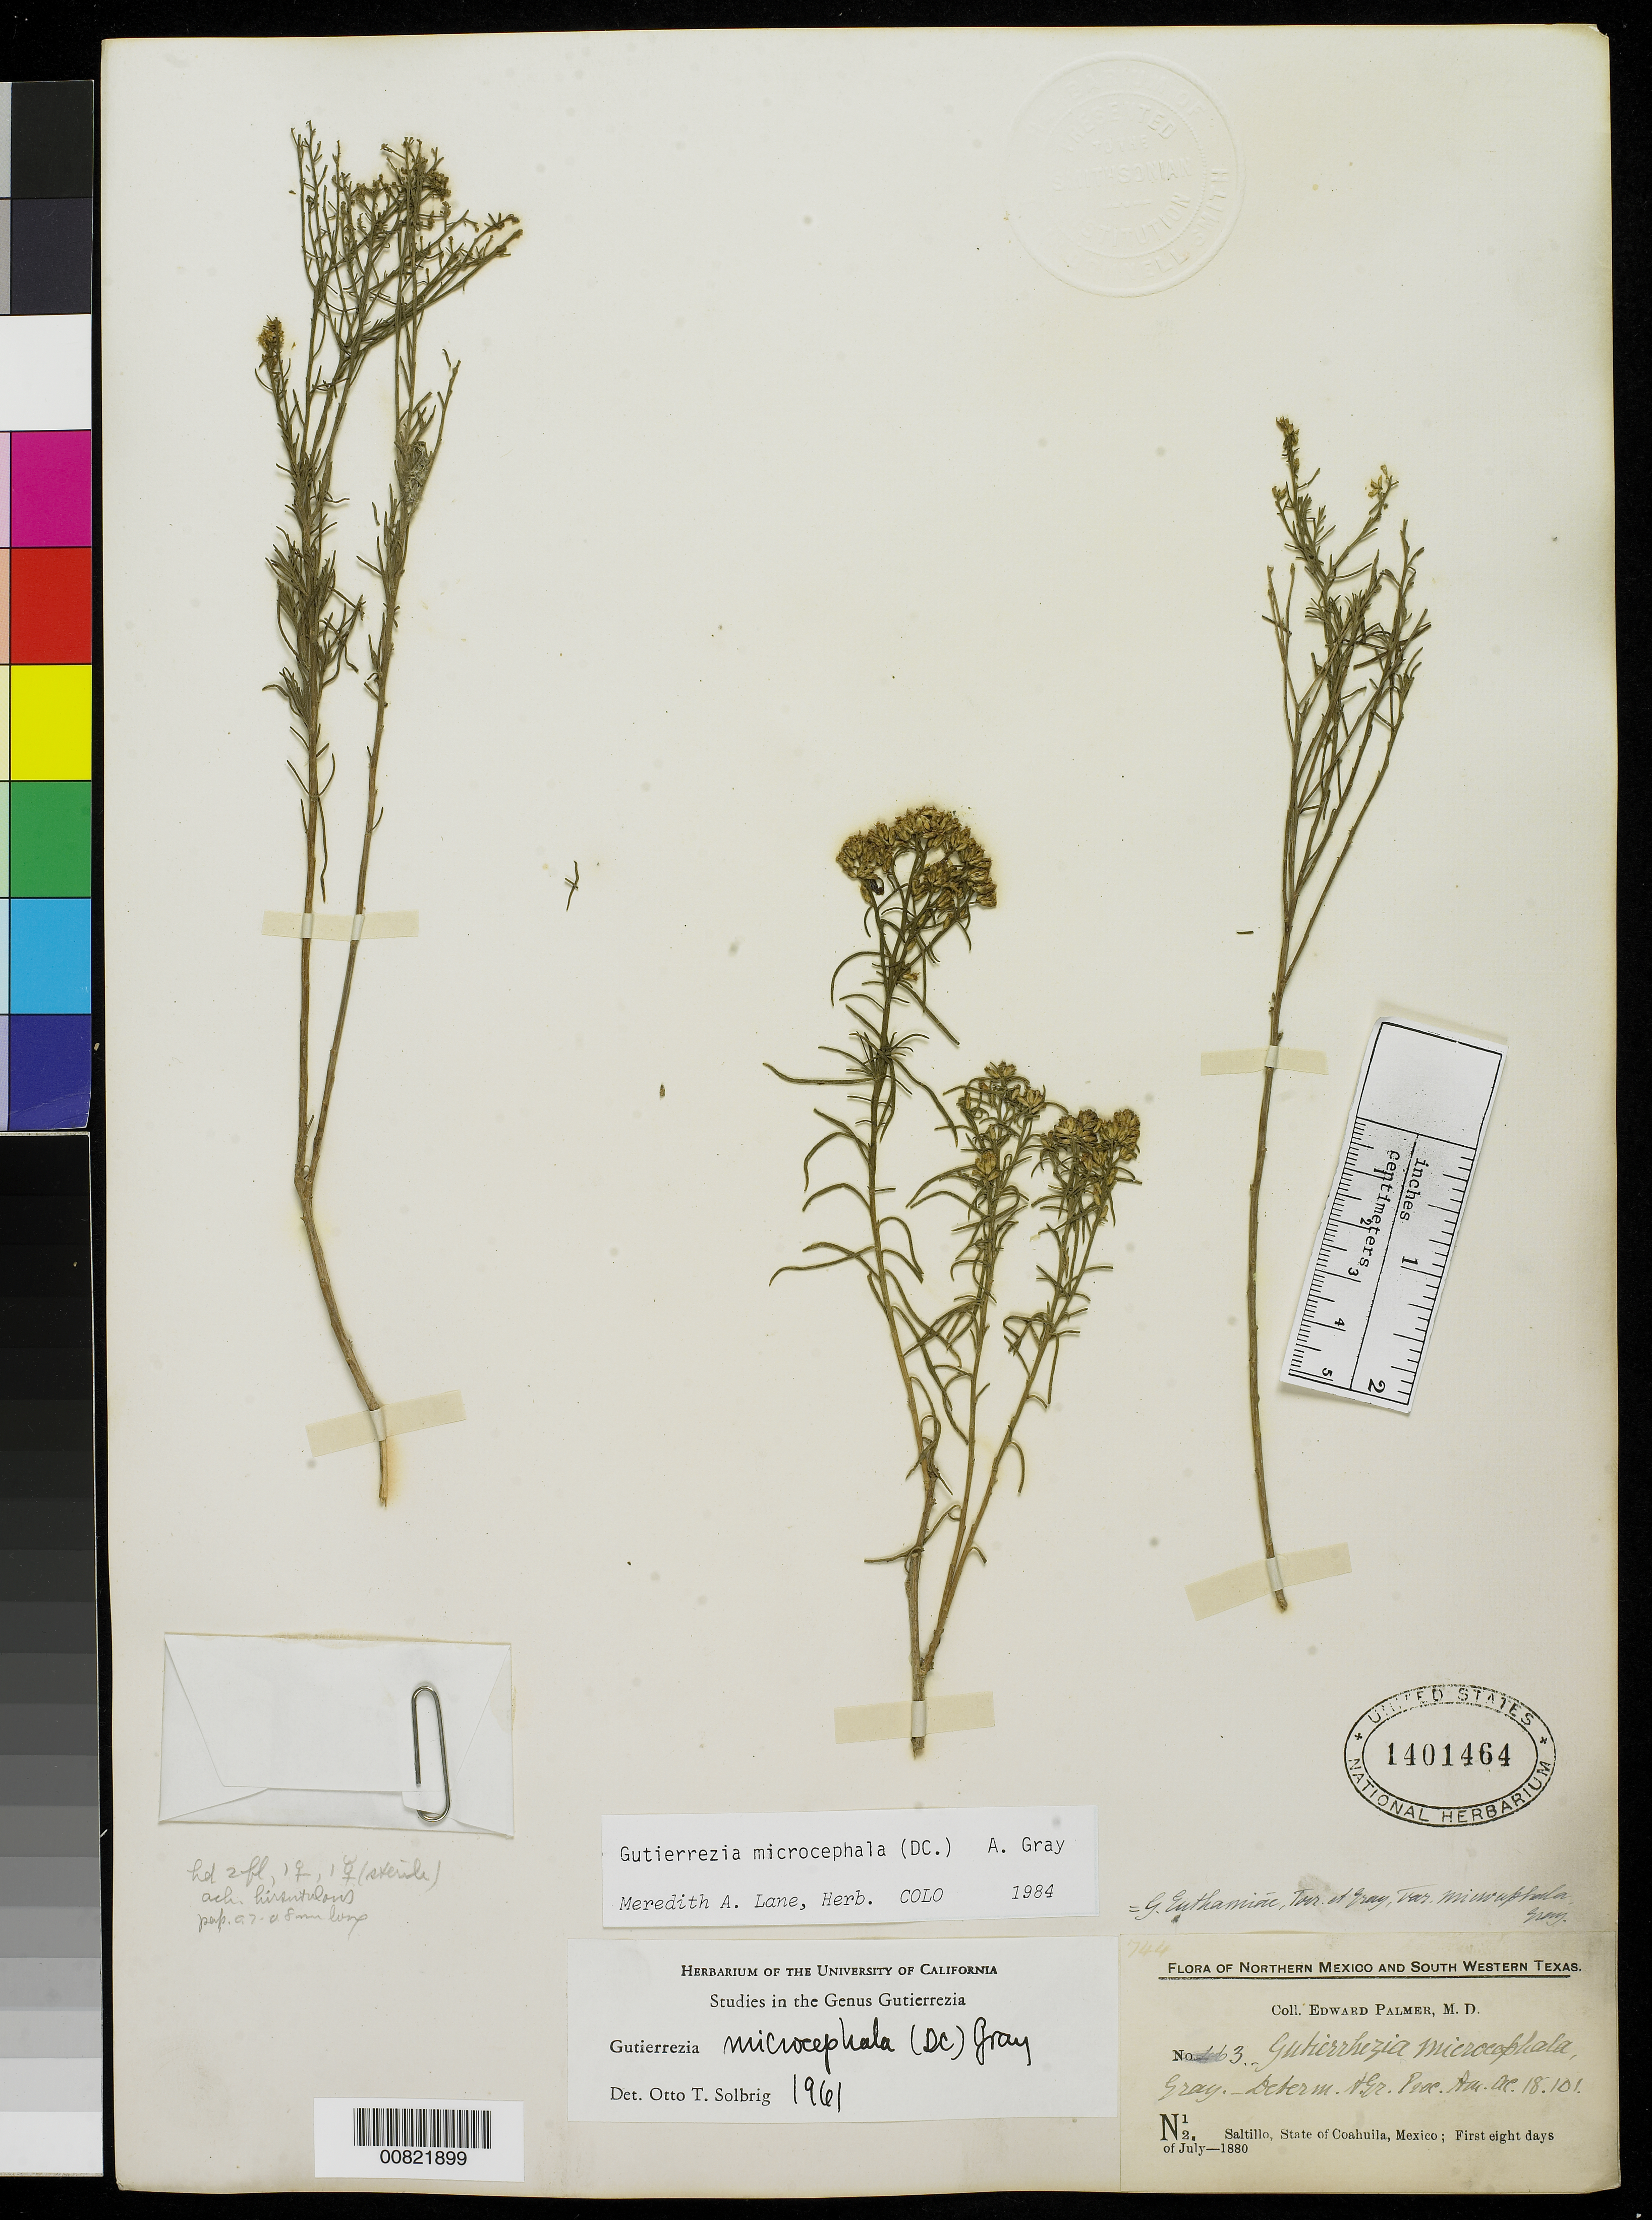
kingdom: Plantae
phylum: Tracheophyta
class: Magnoliopsida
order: Asterales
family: Asteraceae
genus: Gutierrezia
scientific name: Gutierrezia microcephala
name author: (DC.) A. Gray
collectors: E. Palmer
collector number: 463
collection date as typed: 01 Jul 1880 to 08 Jul 1880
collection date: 1880-07-01/1880-07-08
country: Mexico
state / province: Coahuila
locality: N12. Saltillo, Coahuila.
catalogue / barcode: US 1401464